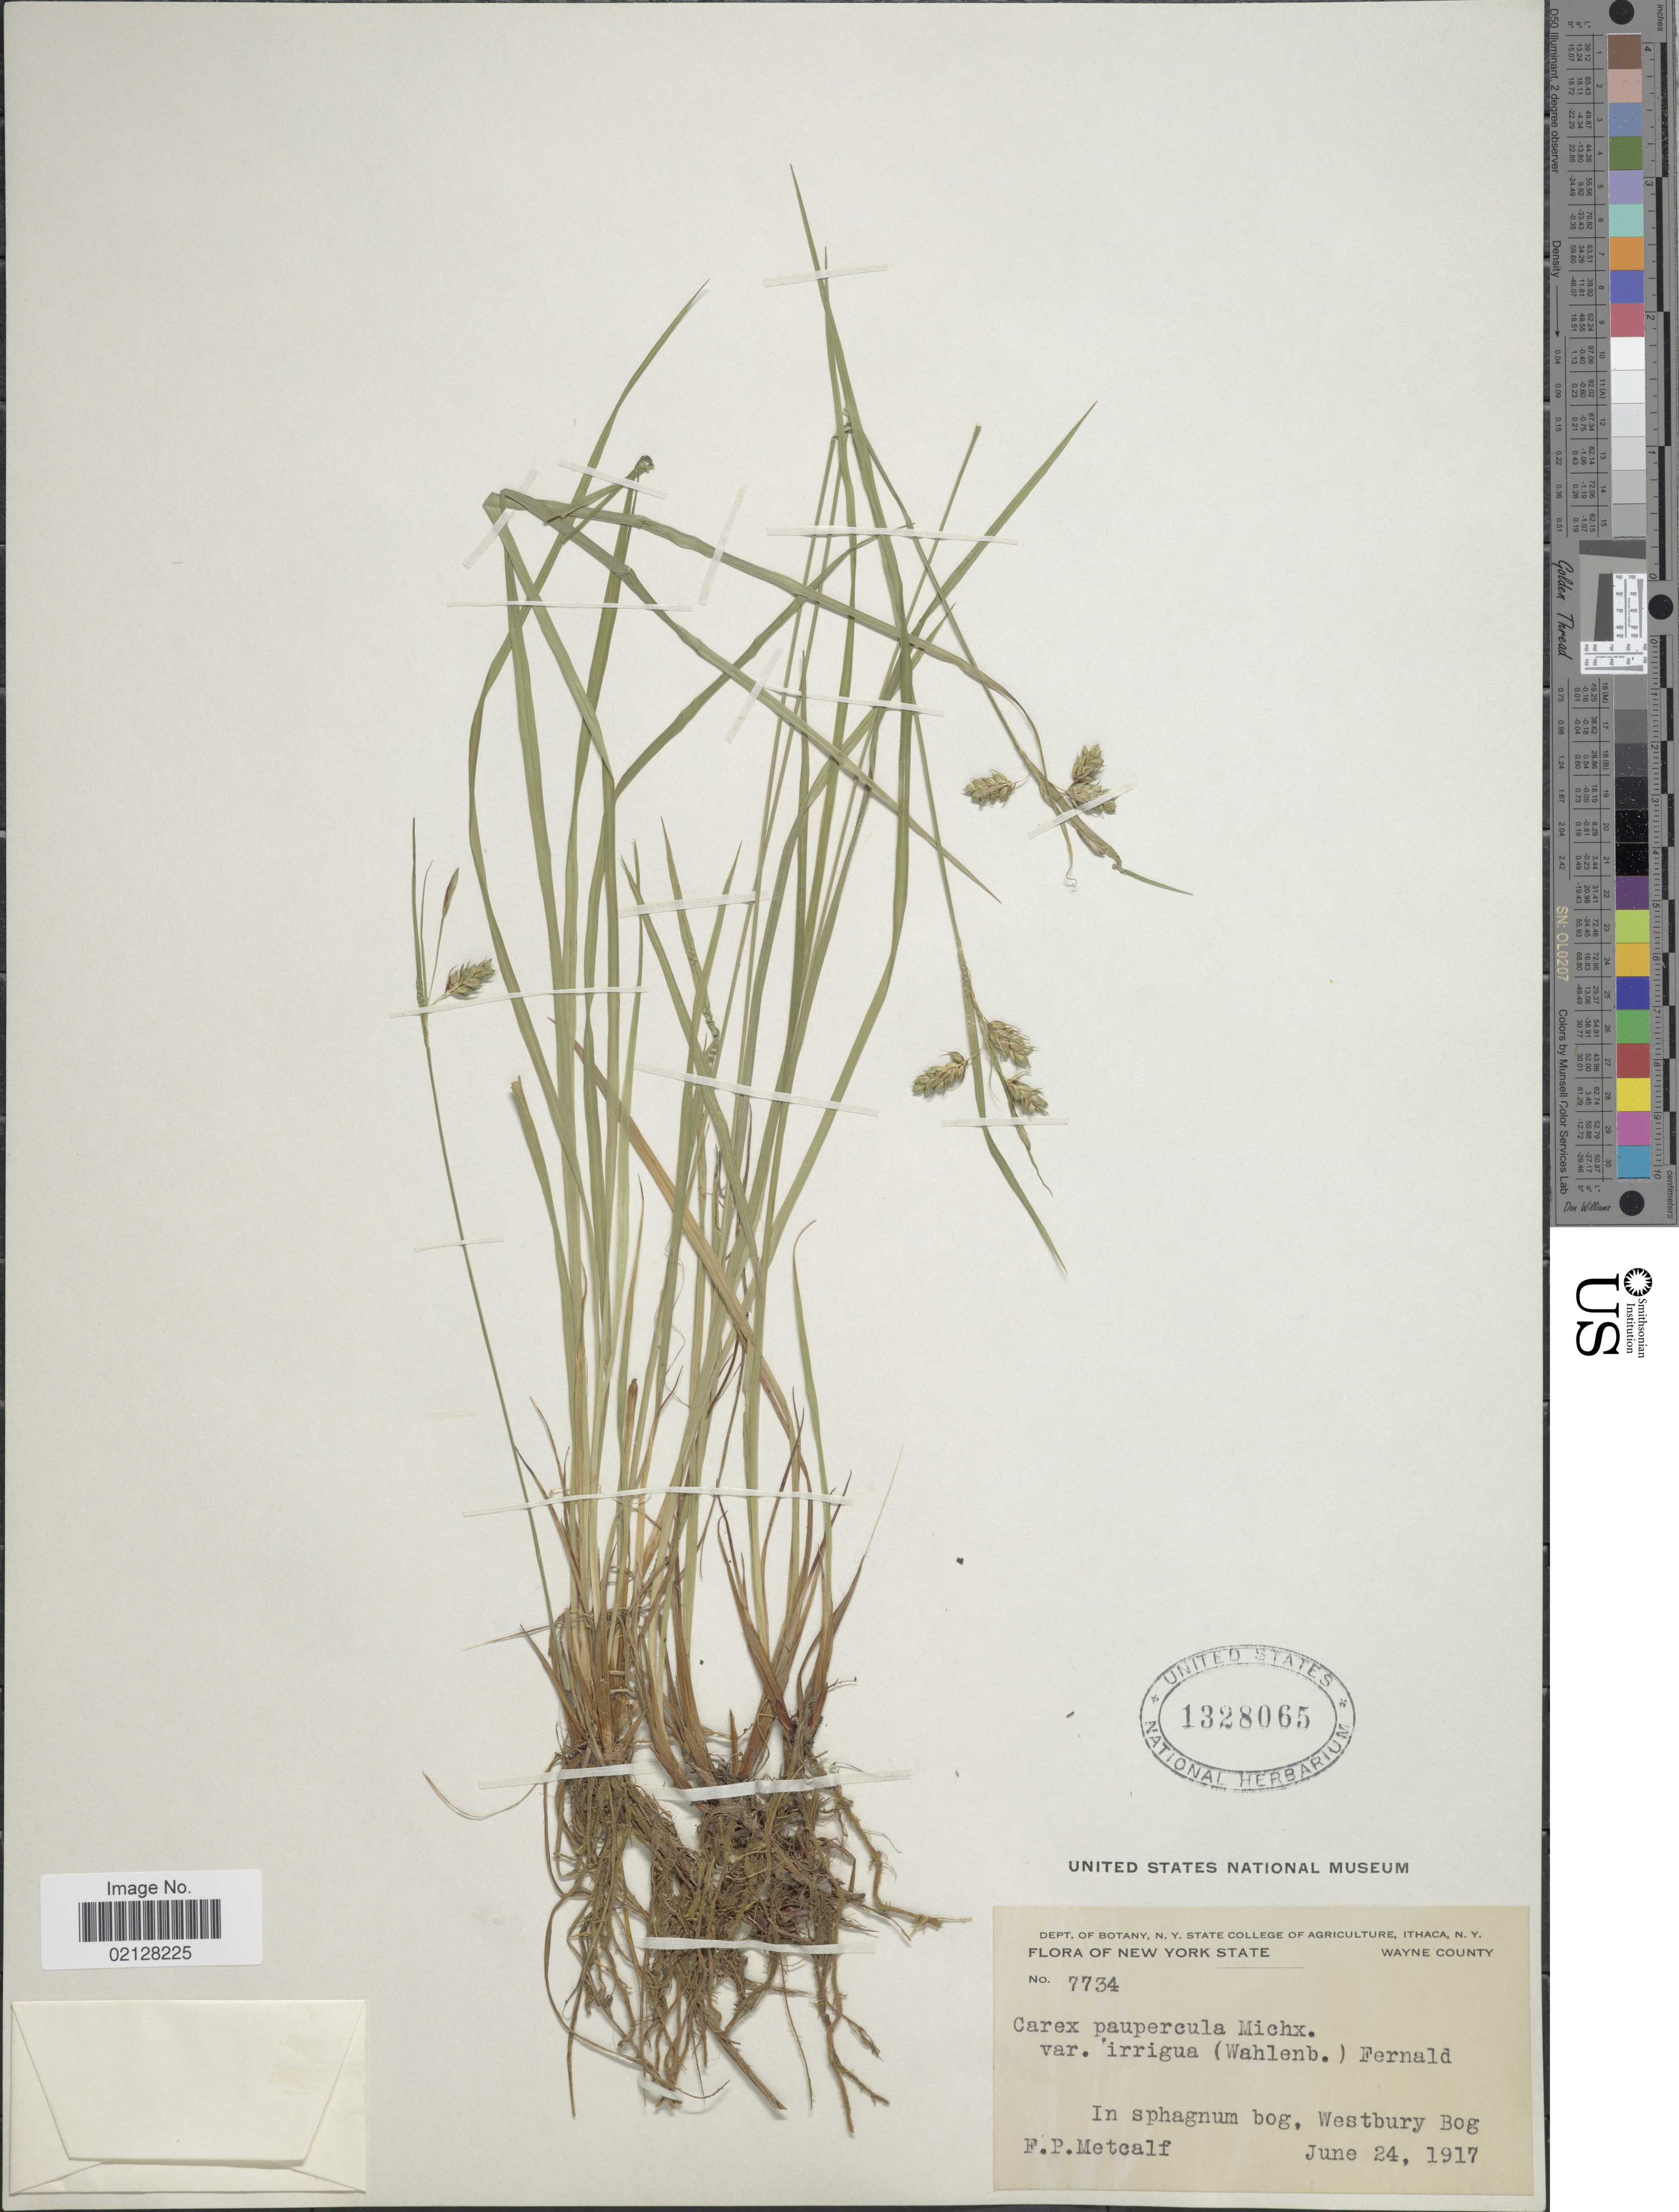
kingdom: Plantae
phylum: Tracheophyta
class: Liliopsida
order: Poales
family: Cyperaceae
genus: Carex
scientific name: Carex magellanica subsp. irrigua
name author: (Wahlenb.) Hiitonen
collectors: F. Metcalf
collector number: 7734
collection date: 1917-06-24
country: United States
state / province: New York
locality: New York State, Wayne County. In sphagnum bog, Westbury Bog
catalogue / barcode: US 1328065